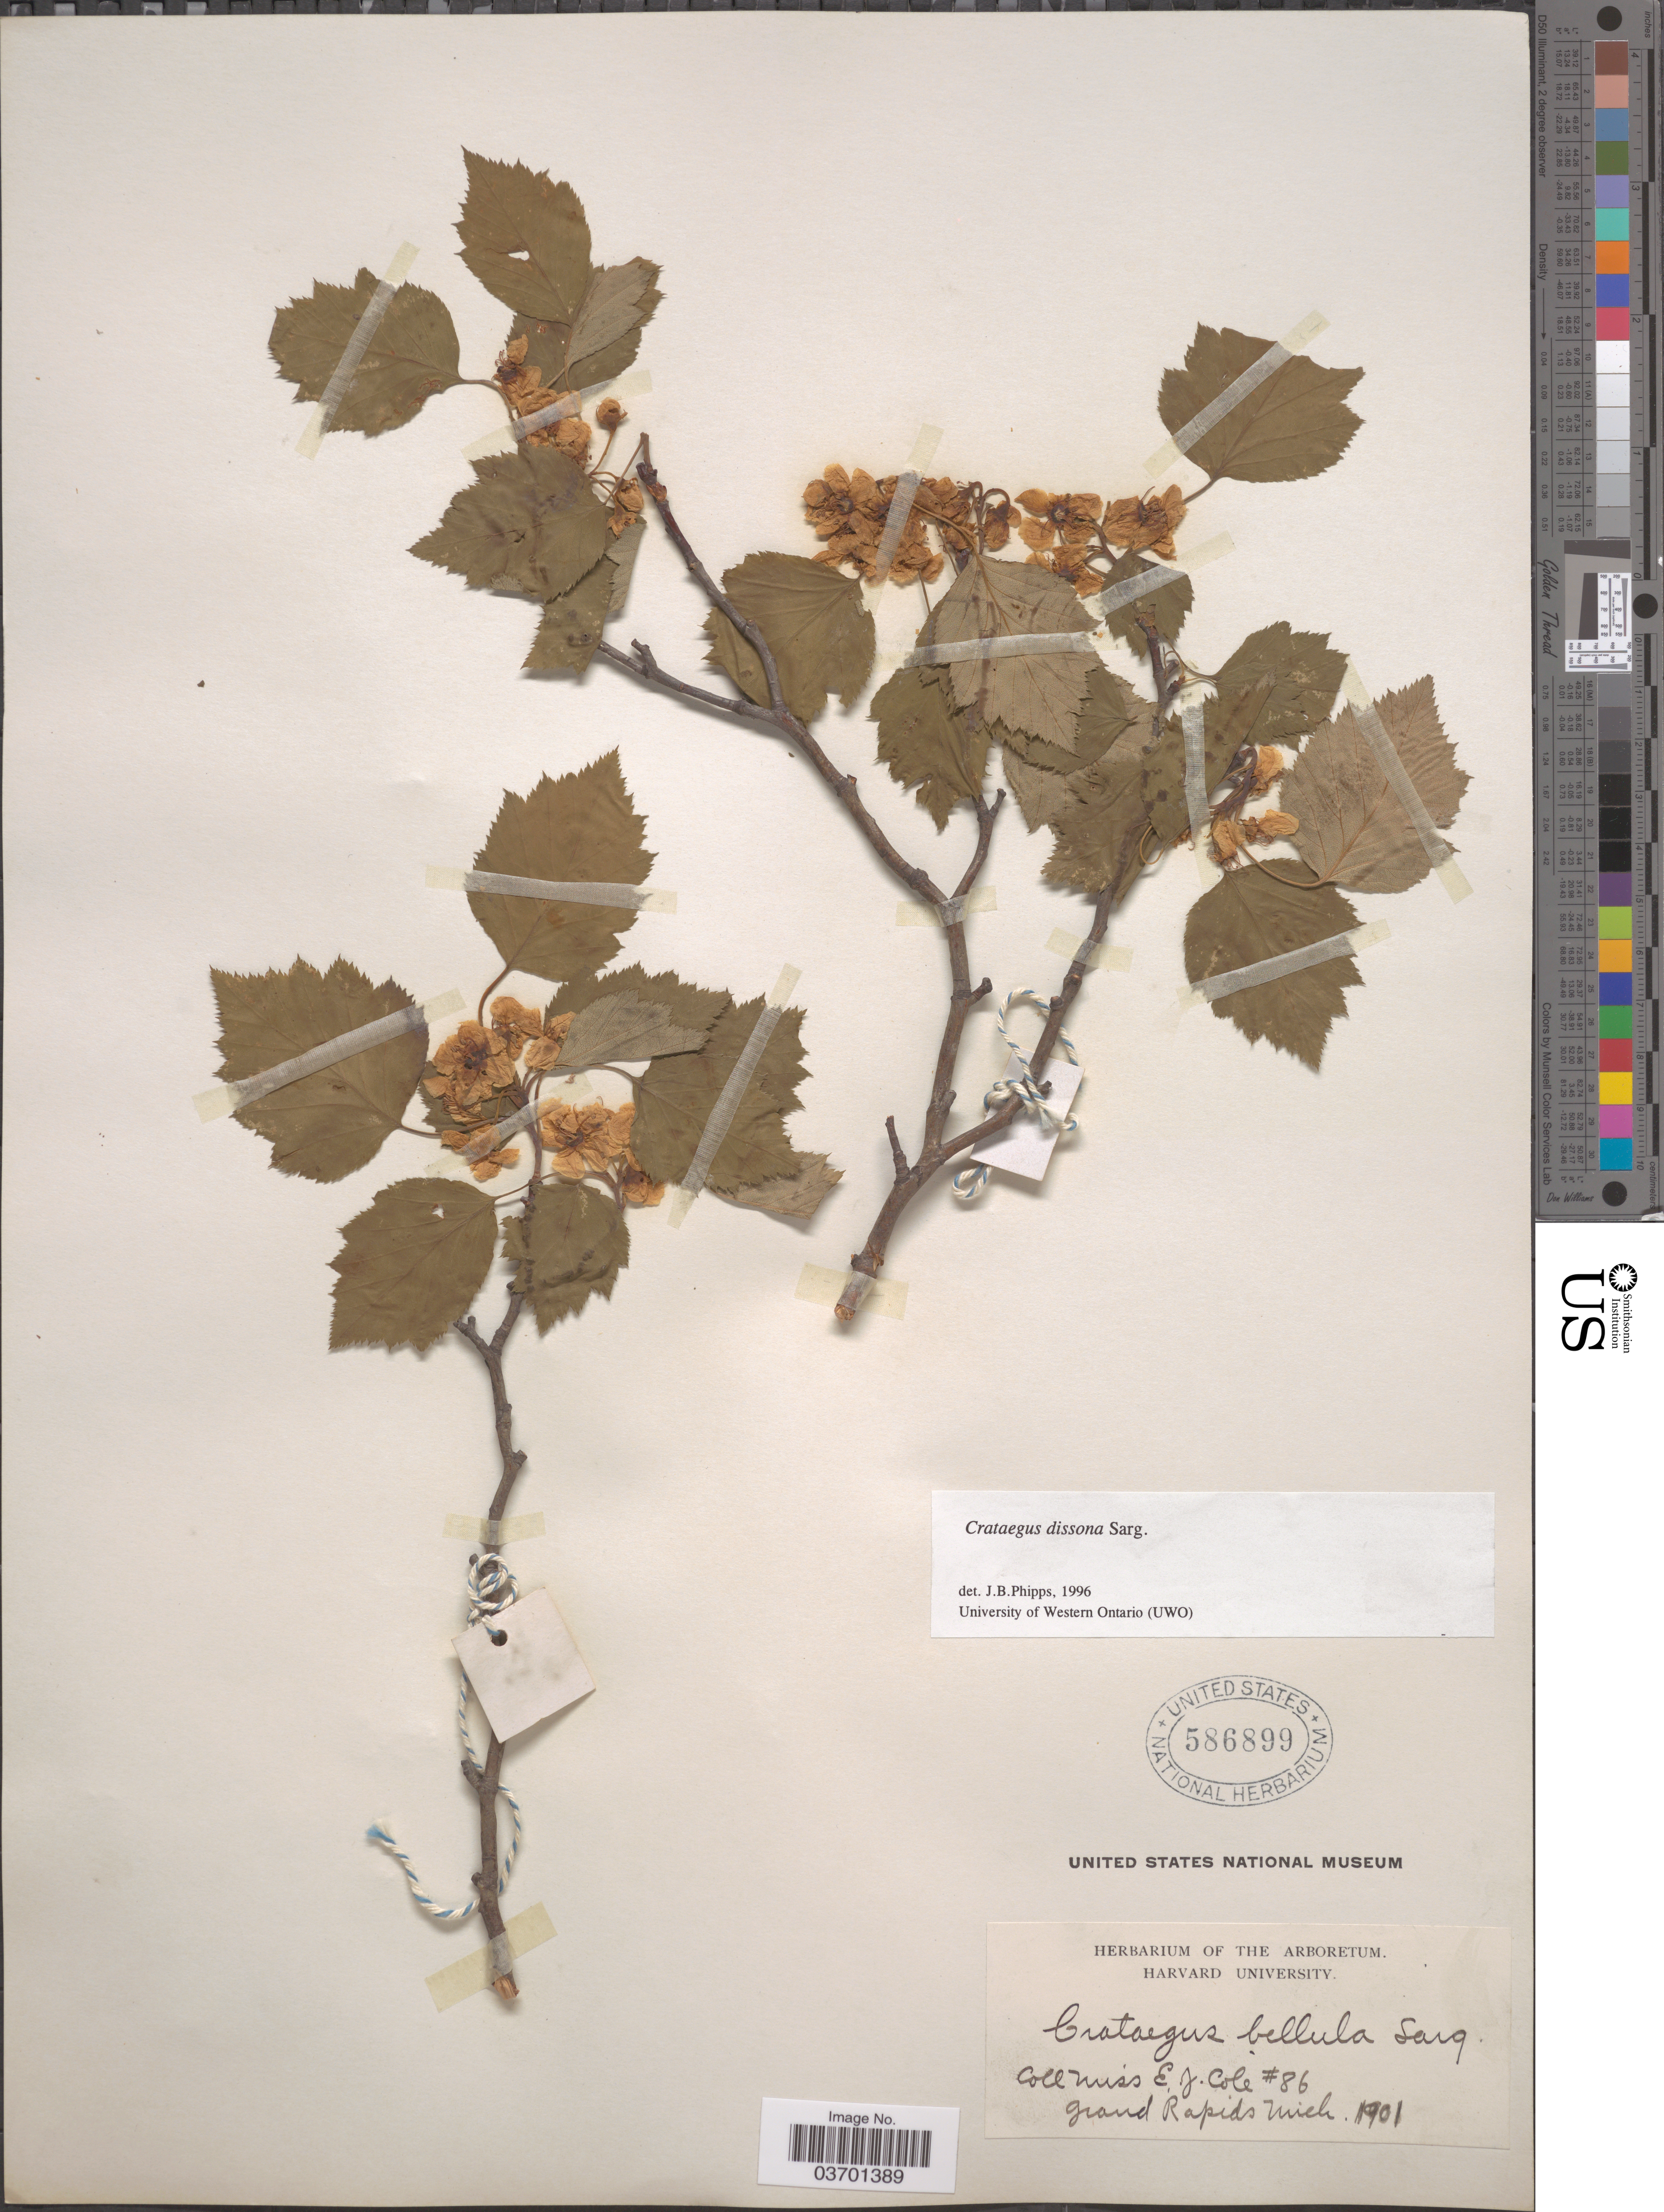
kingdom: Plantae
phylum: Tracheophyta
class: Magnoliopsida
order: Rosales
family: Rosaceae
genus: Crataegus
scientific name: Crataegus pruinosa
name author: (H.L. Wendl.) K. Koch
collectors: E. Cole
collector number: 86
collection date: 1901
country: United States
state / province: Michigan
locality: Grand Rapids.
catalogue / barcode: US 586899